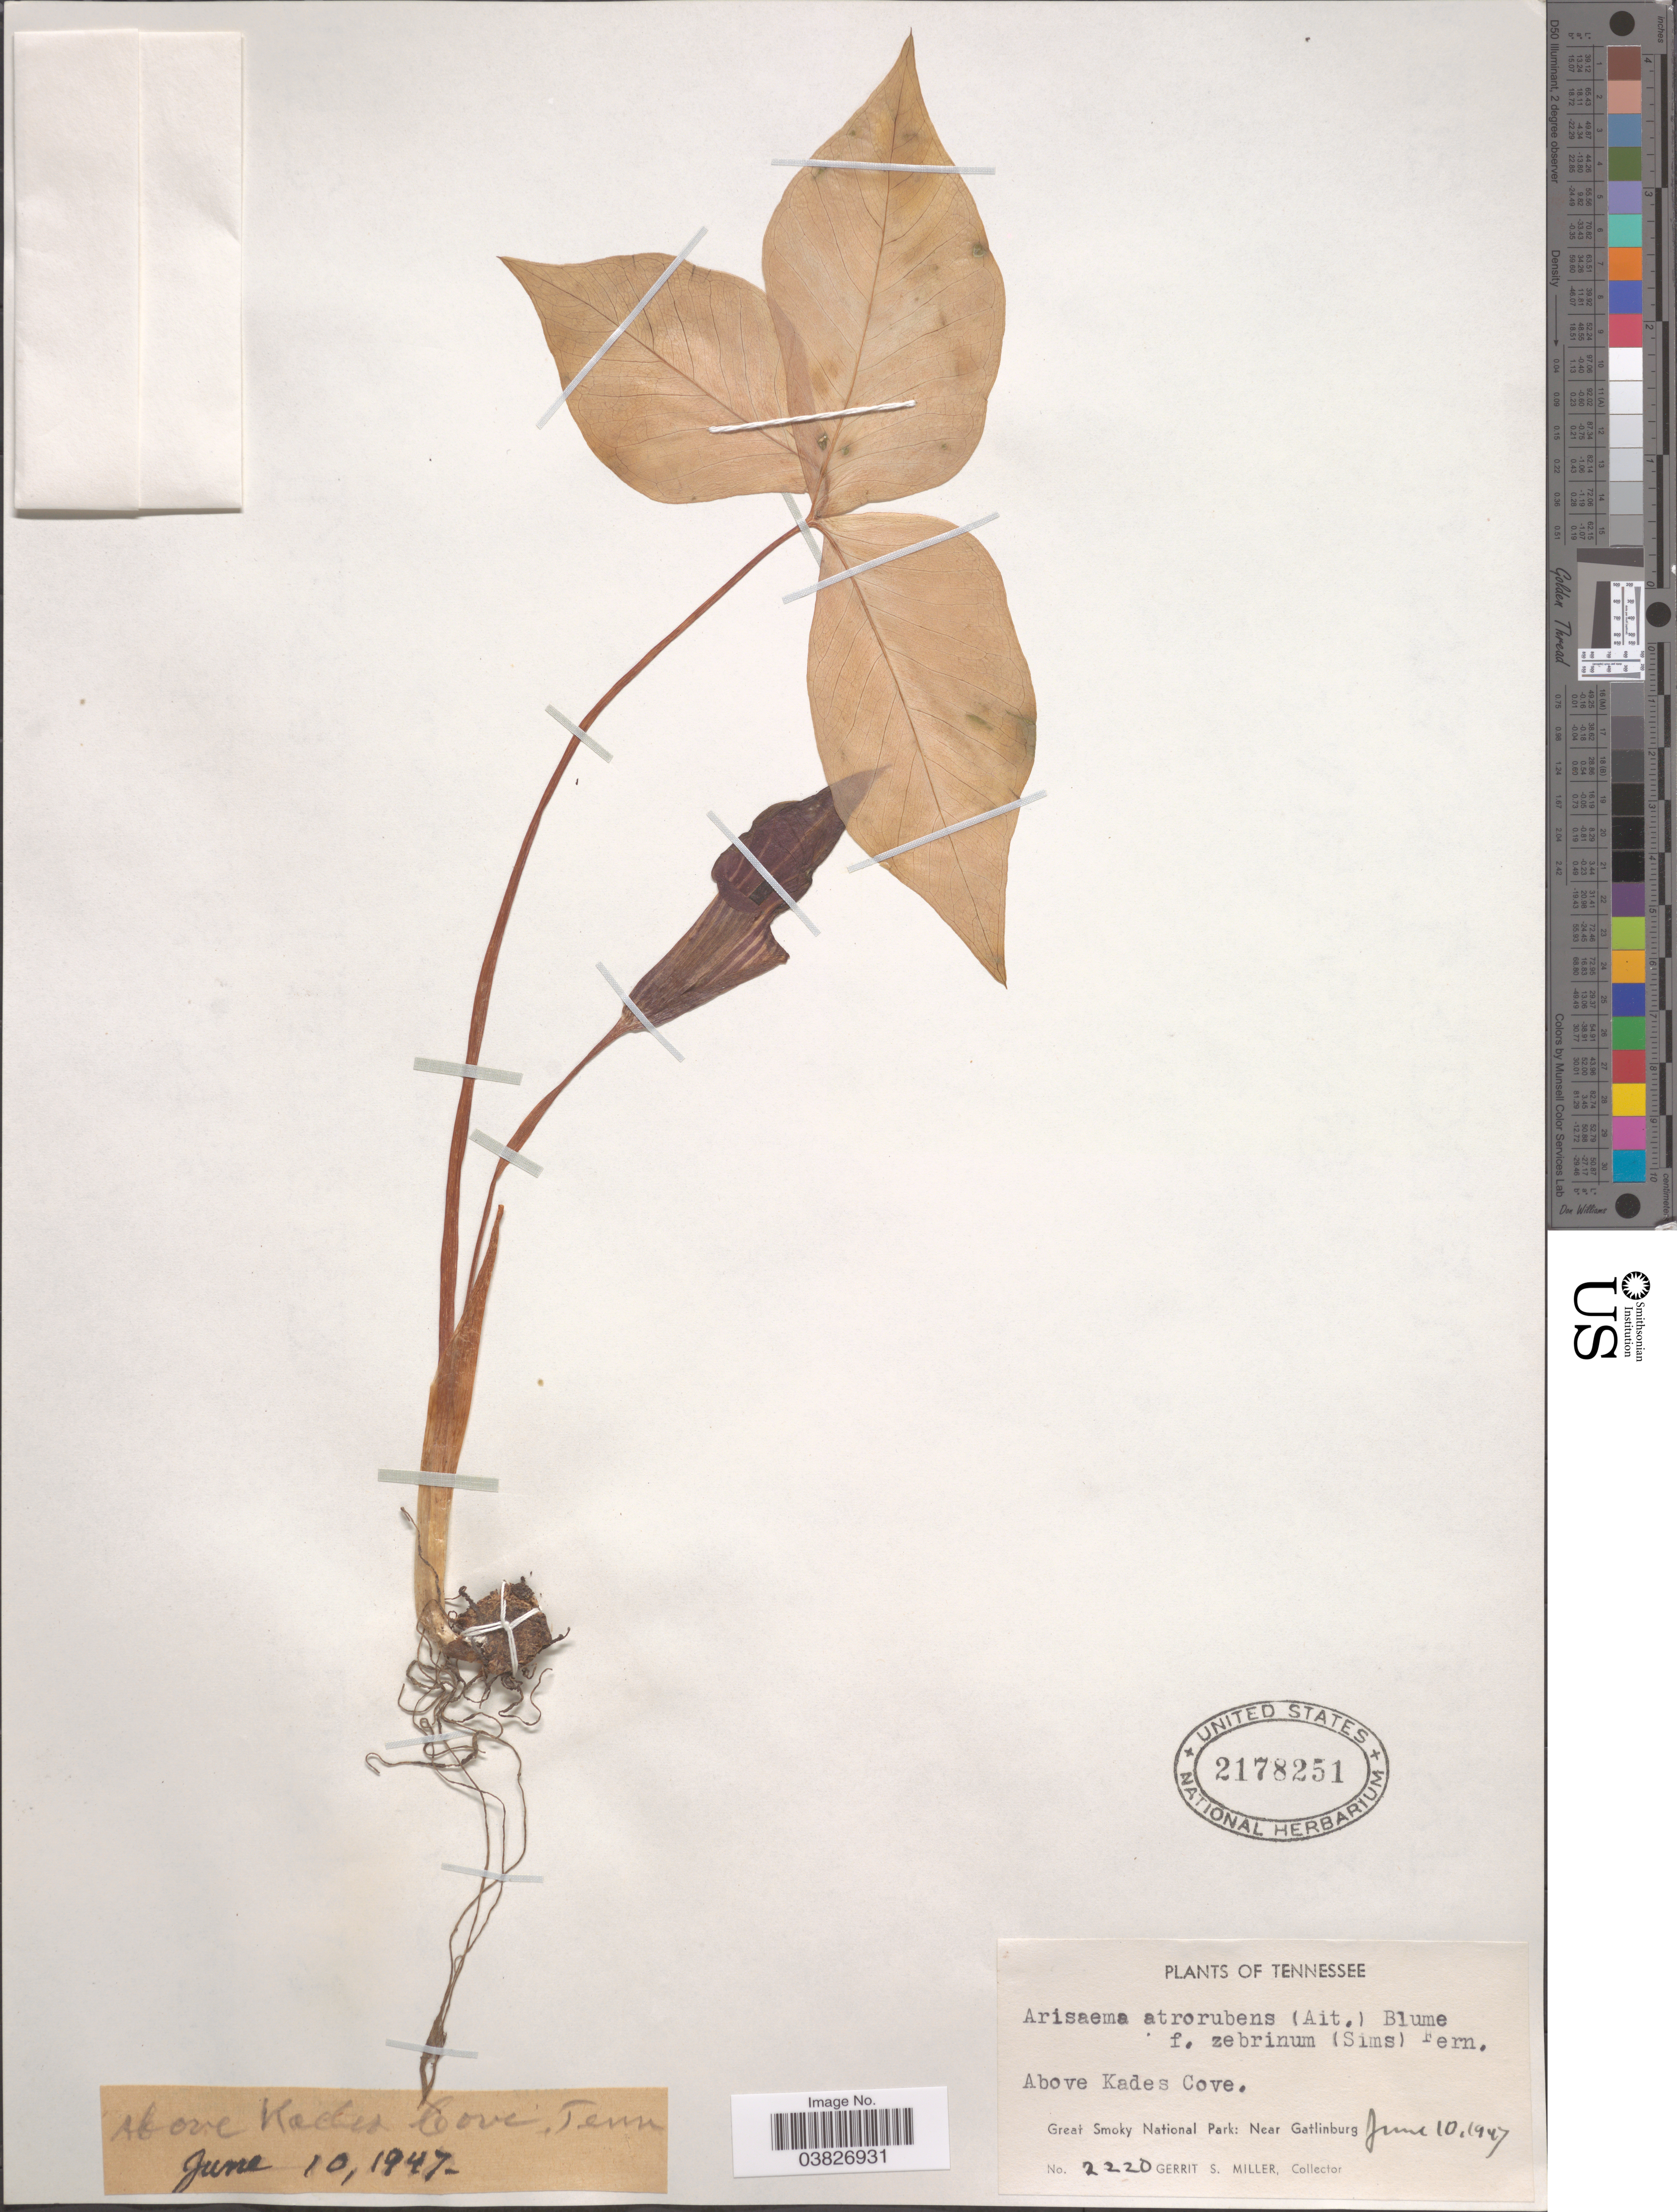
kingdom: Plantae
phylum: Tracheophyta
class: Liliopsida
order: Alismatales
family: Araceae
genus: Arisaema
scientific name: Arisaema atrorubens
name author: (Aiton) Blume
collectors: G. S. Miller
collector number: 2220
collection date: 1947-06-10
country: United States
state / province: Tennessee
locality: Above Kades Cove. Great Smoky National Park: Near Gatlinburg.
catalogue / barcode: US 2178251